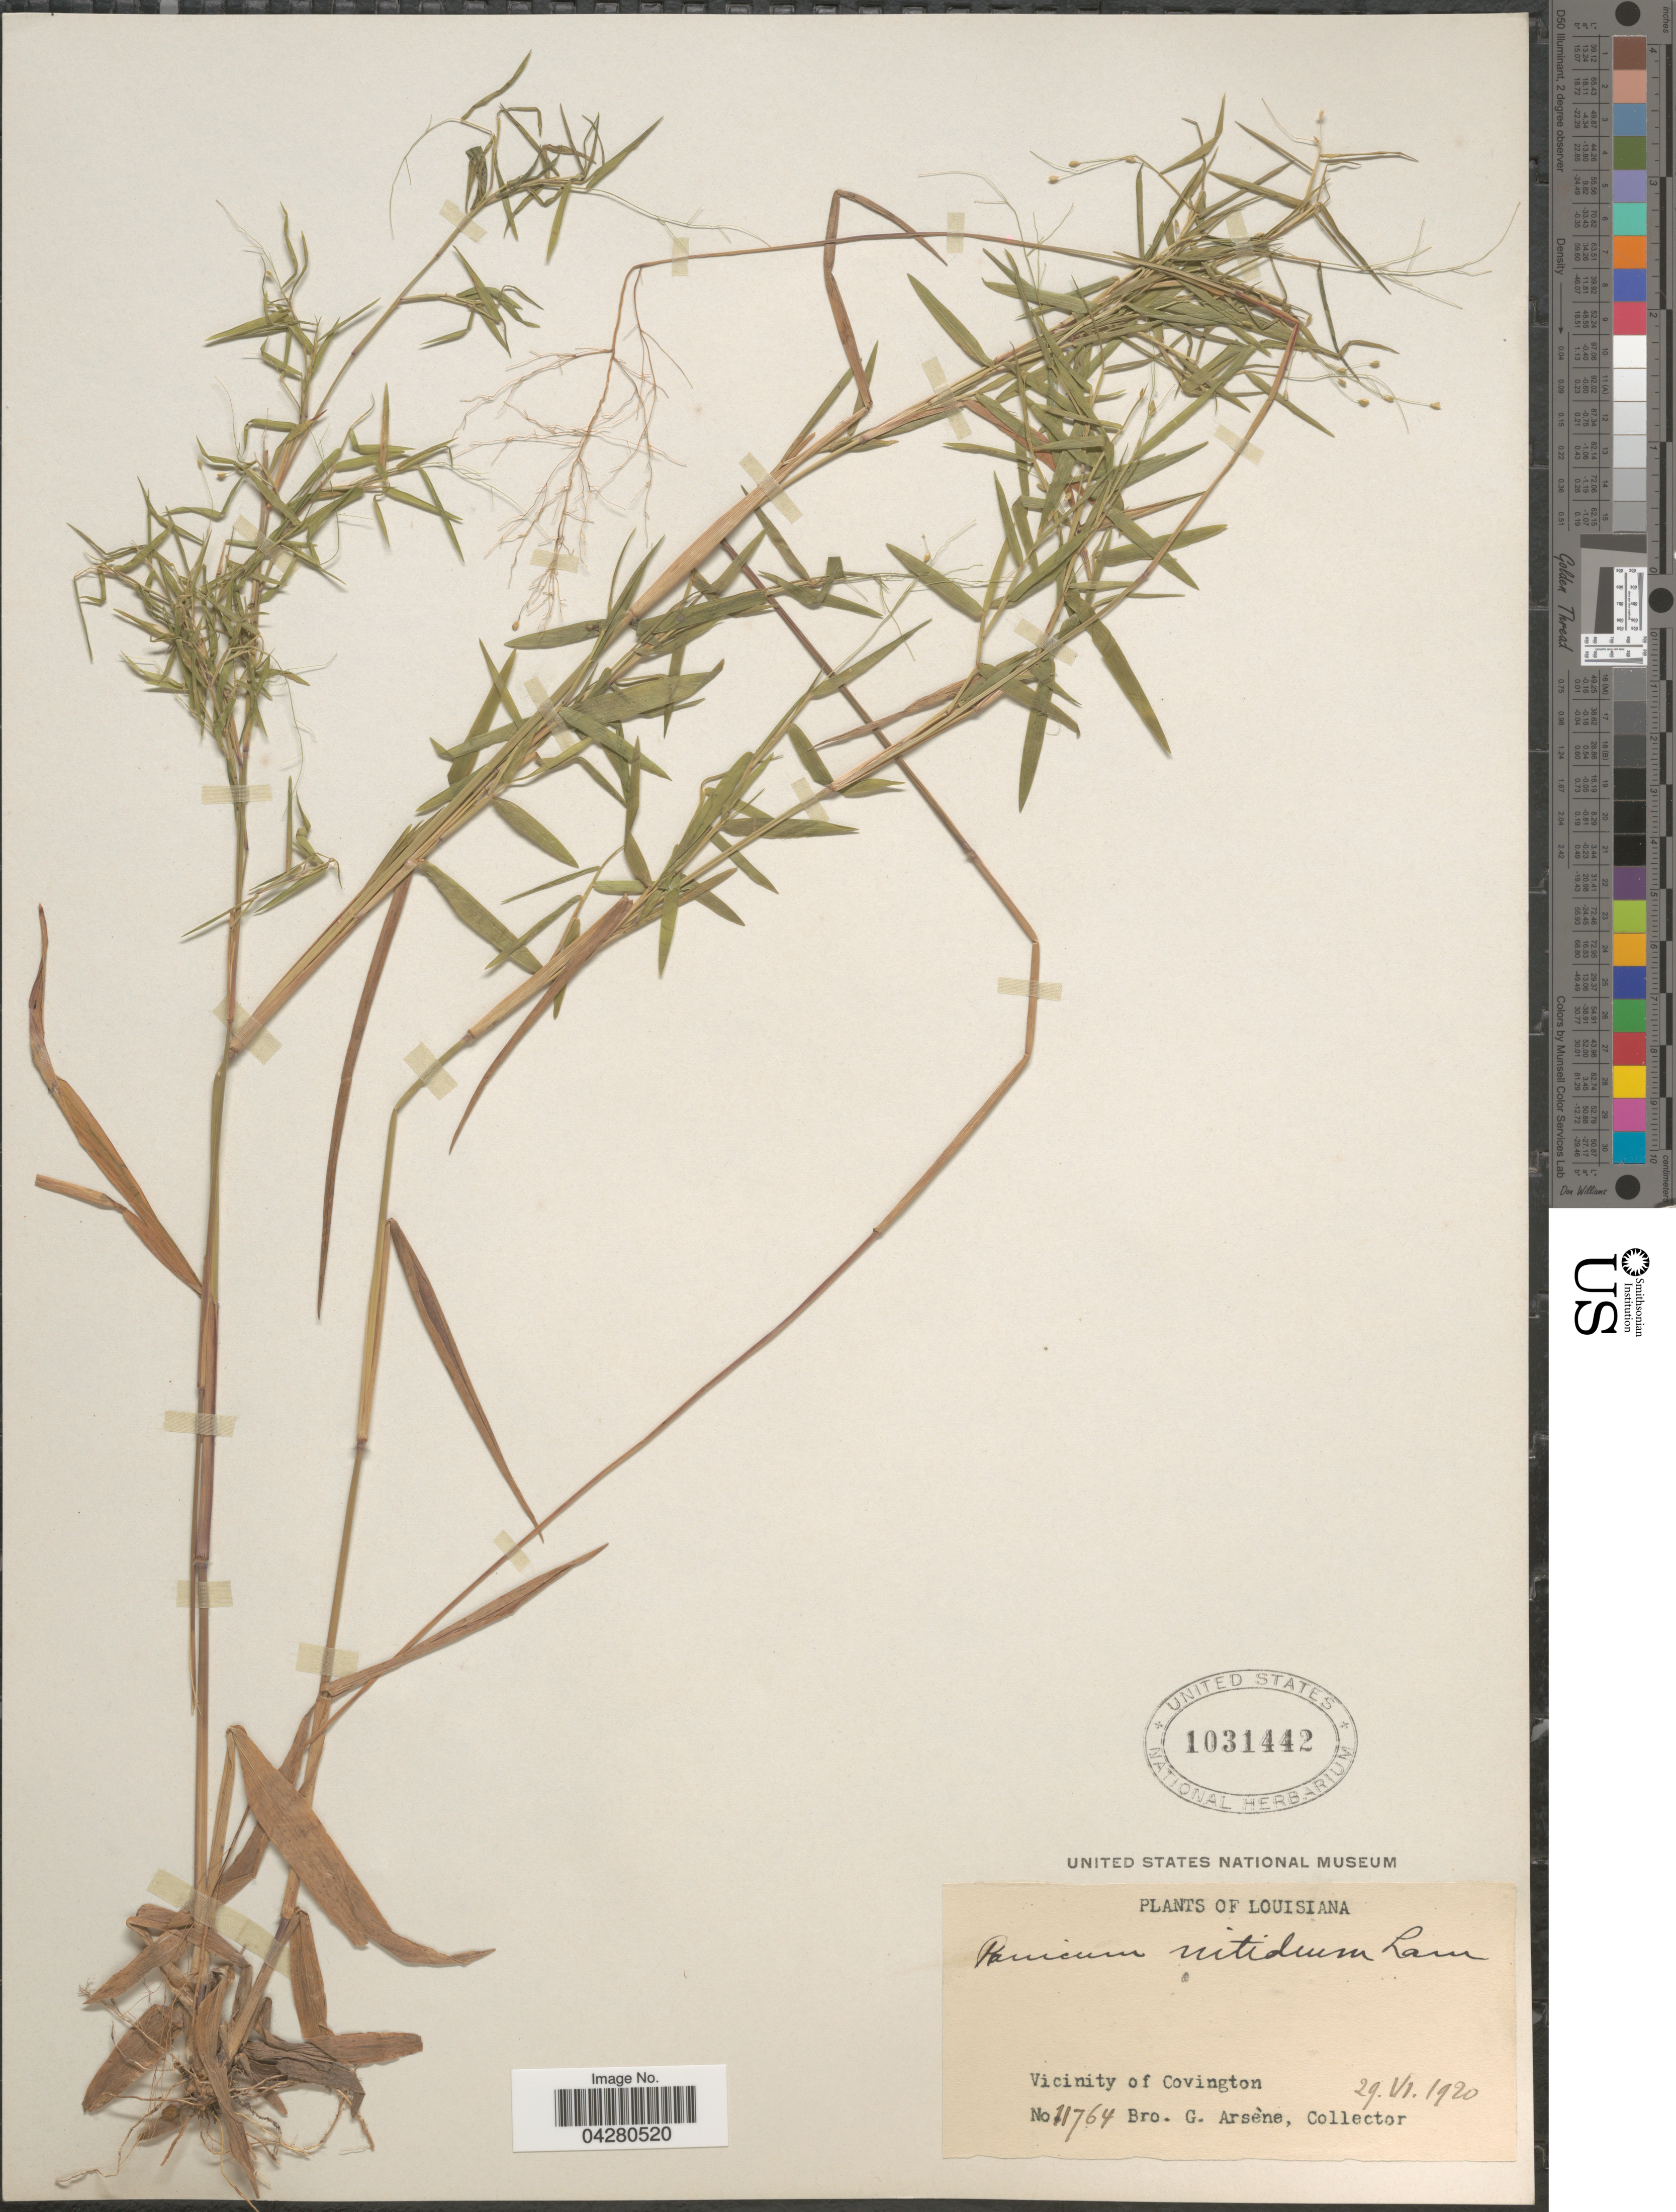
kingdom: Plantae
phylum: Tracheophyta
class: Liliopsida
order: Poales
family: Poaceae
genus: Dichanthelium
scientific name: Dichanthelium dichotomum var. dichotomum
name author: (L.) Gould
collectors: Bro. G. Arsène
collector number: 11764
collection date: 1920-06-29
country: United States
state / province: Louisiana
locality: Vicinity of Covington.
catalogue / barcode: US 1031442